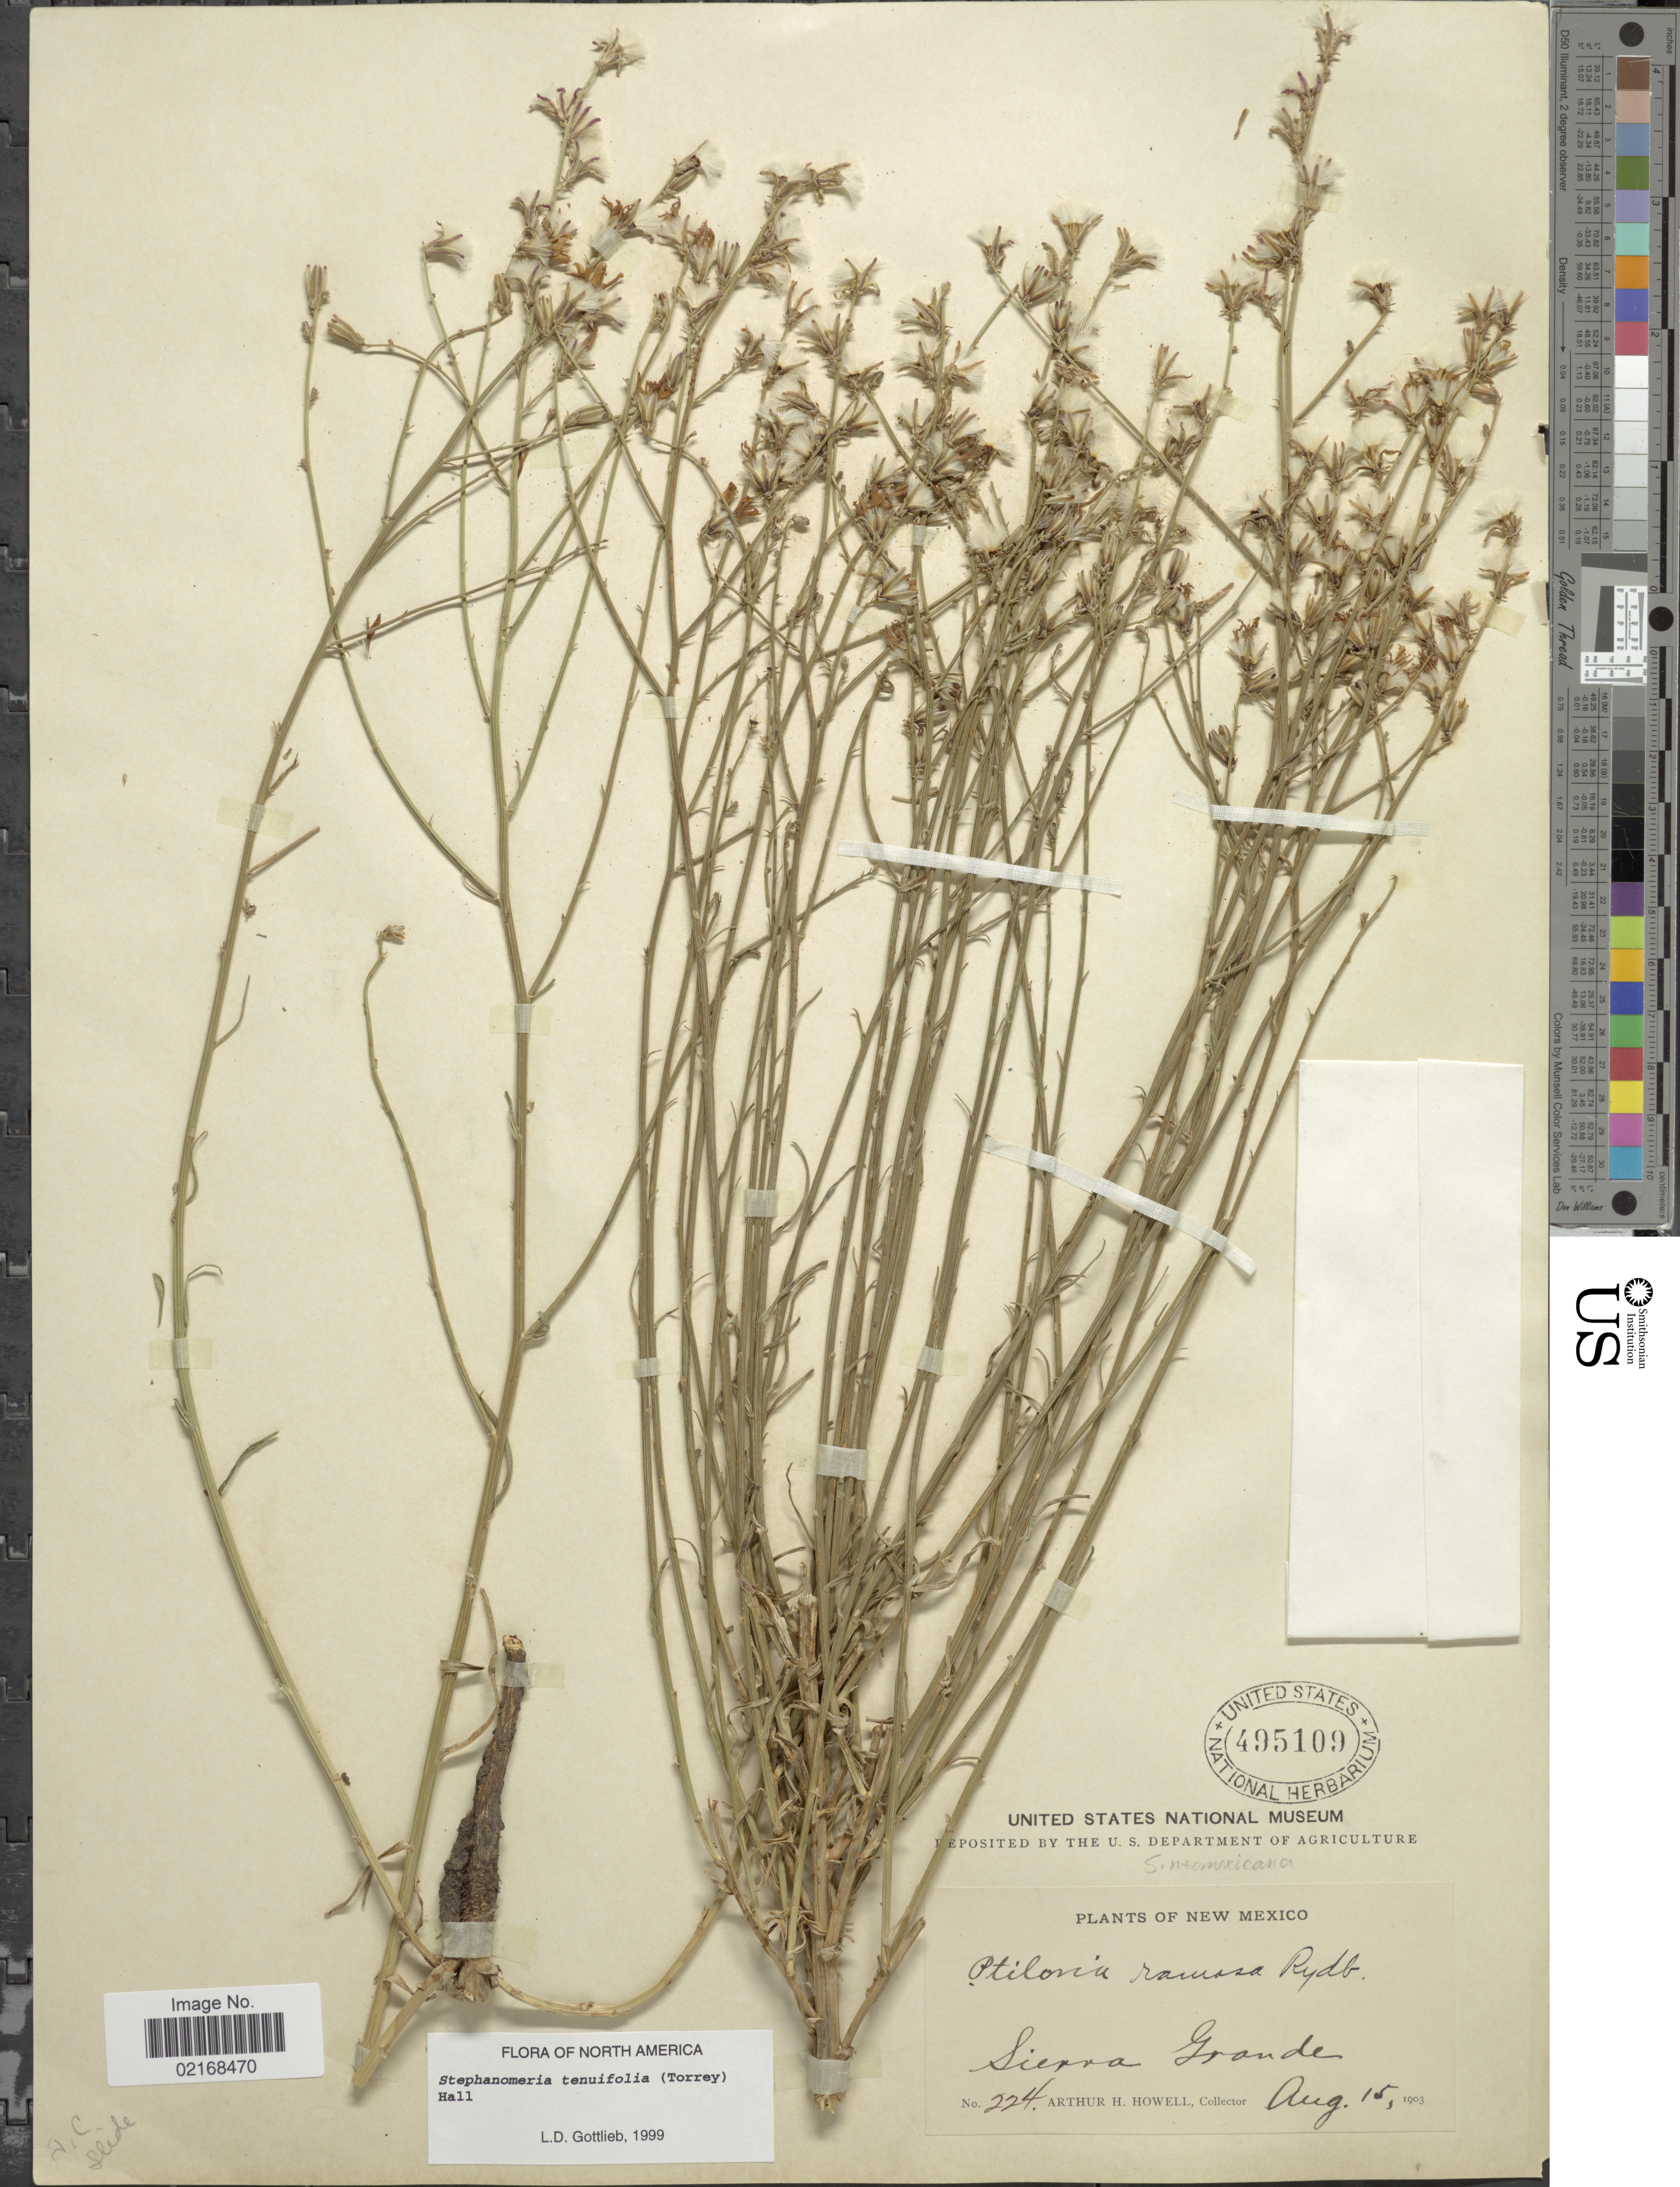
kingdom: Plantae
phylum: Tracheophyta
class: Magnoliopsida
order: Asterales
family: Asteraceae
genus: Stephanomeria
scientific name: Stephanomeria tenuifolia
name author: (Torr.) H.M. Hall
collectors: A. H. Howell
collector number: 224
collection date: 1903-08-15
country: United States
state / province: New Mexico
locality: Sierra Grande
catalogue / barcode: US 495109